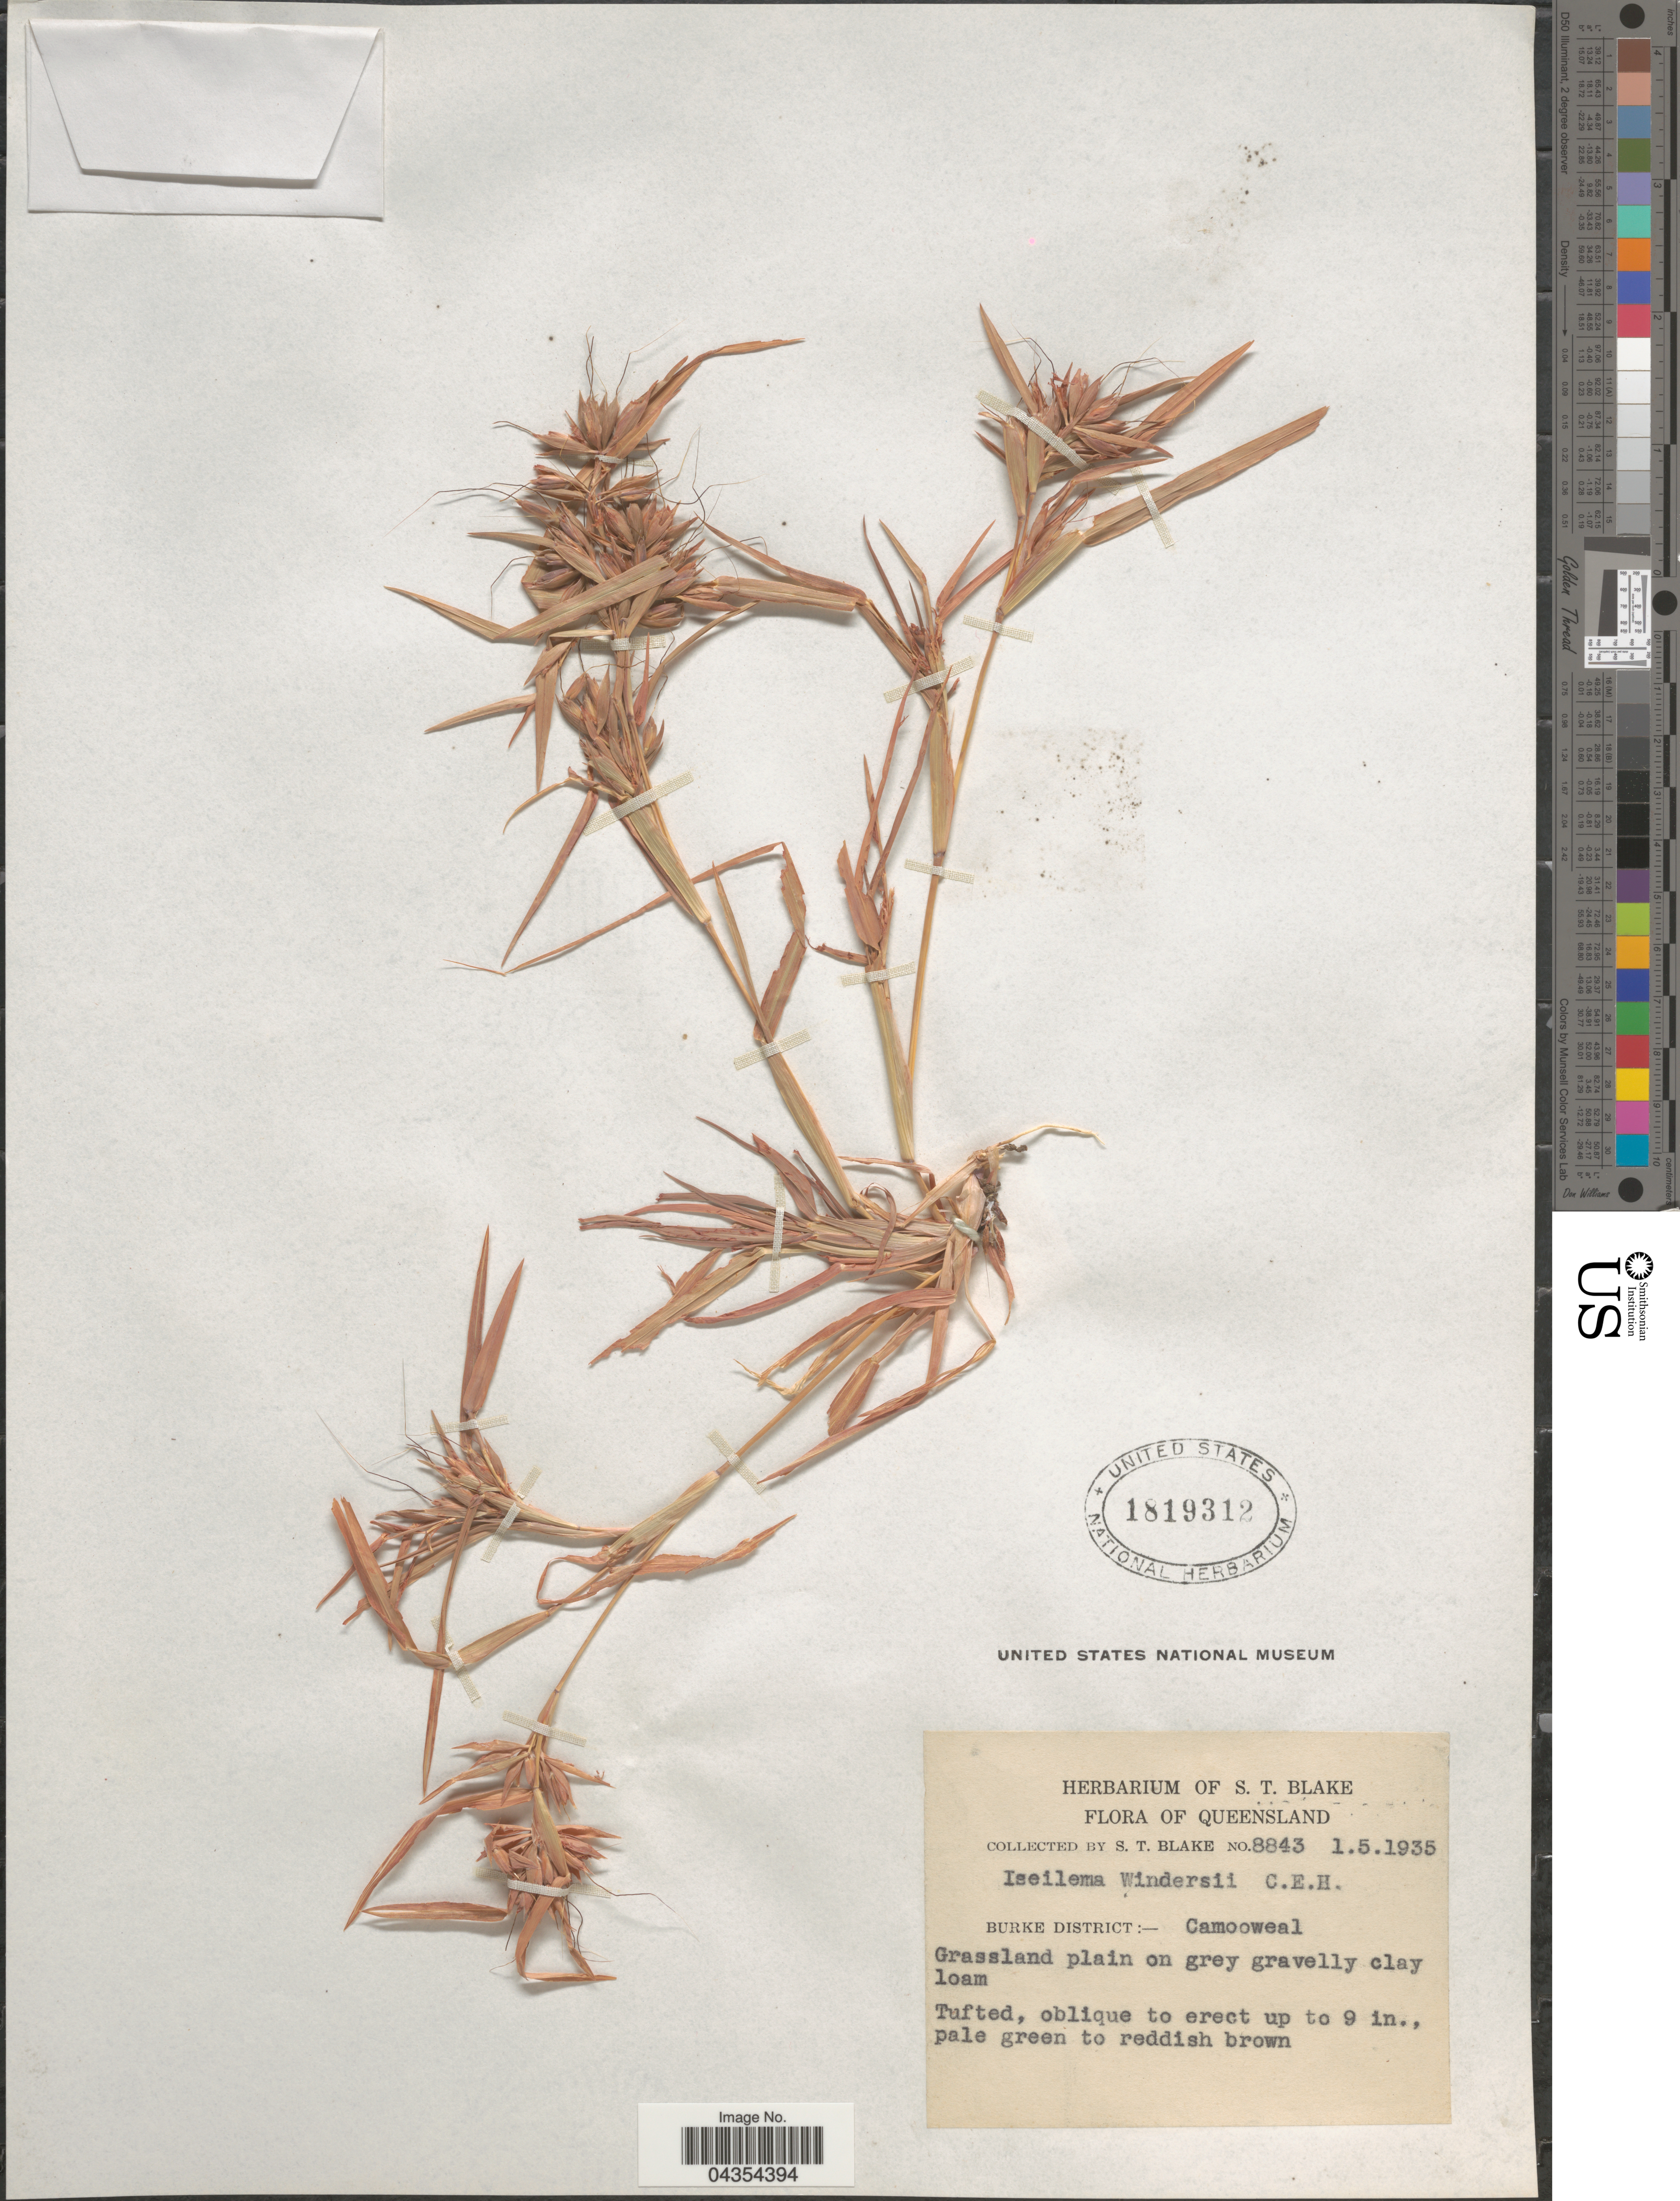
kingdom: Plantae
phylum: Tracheophyta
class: Liliopsida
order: Poales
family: Poaceae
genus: Iseilema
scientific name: Iseilema windersii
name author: C.E. Hubb.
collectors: S. T. Blake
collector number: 8843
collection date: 1935-05-01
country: Australia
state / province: Queensland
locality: Burke District:- Camooweal.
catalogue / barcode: US 1819312